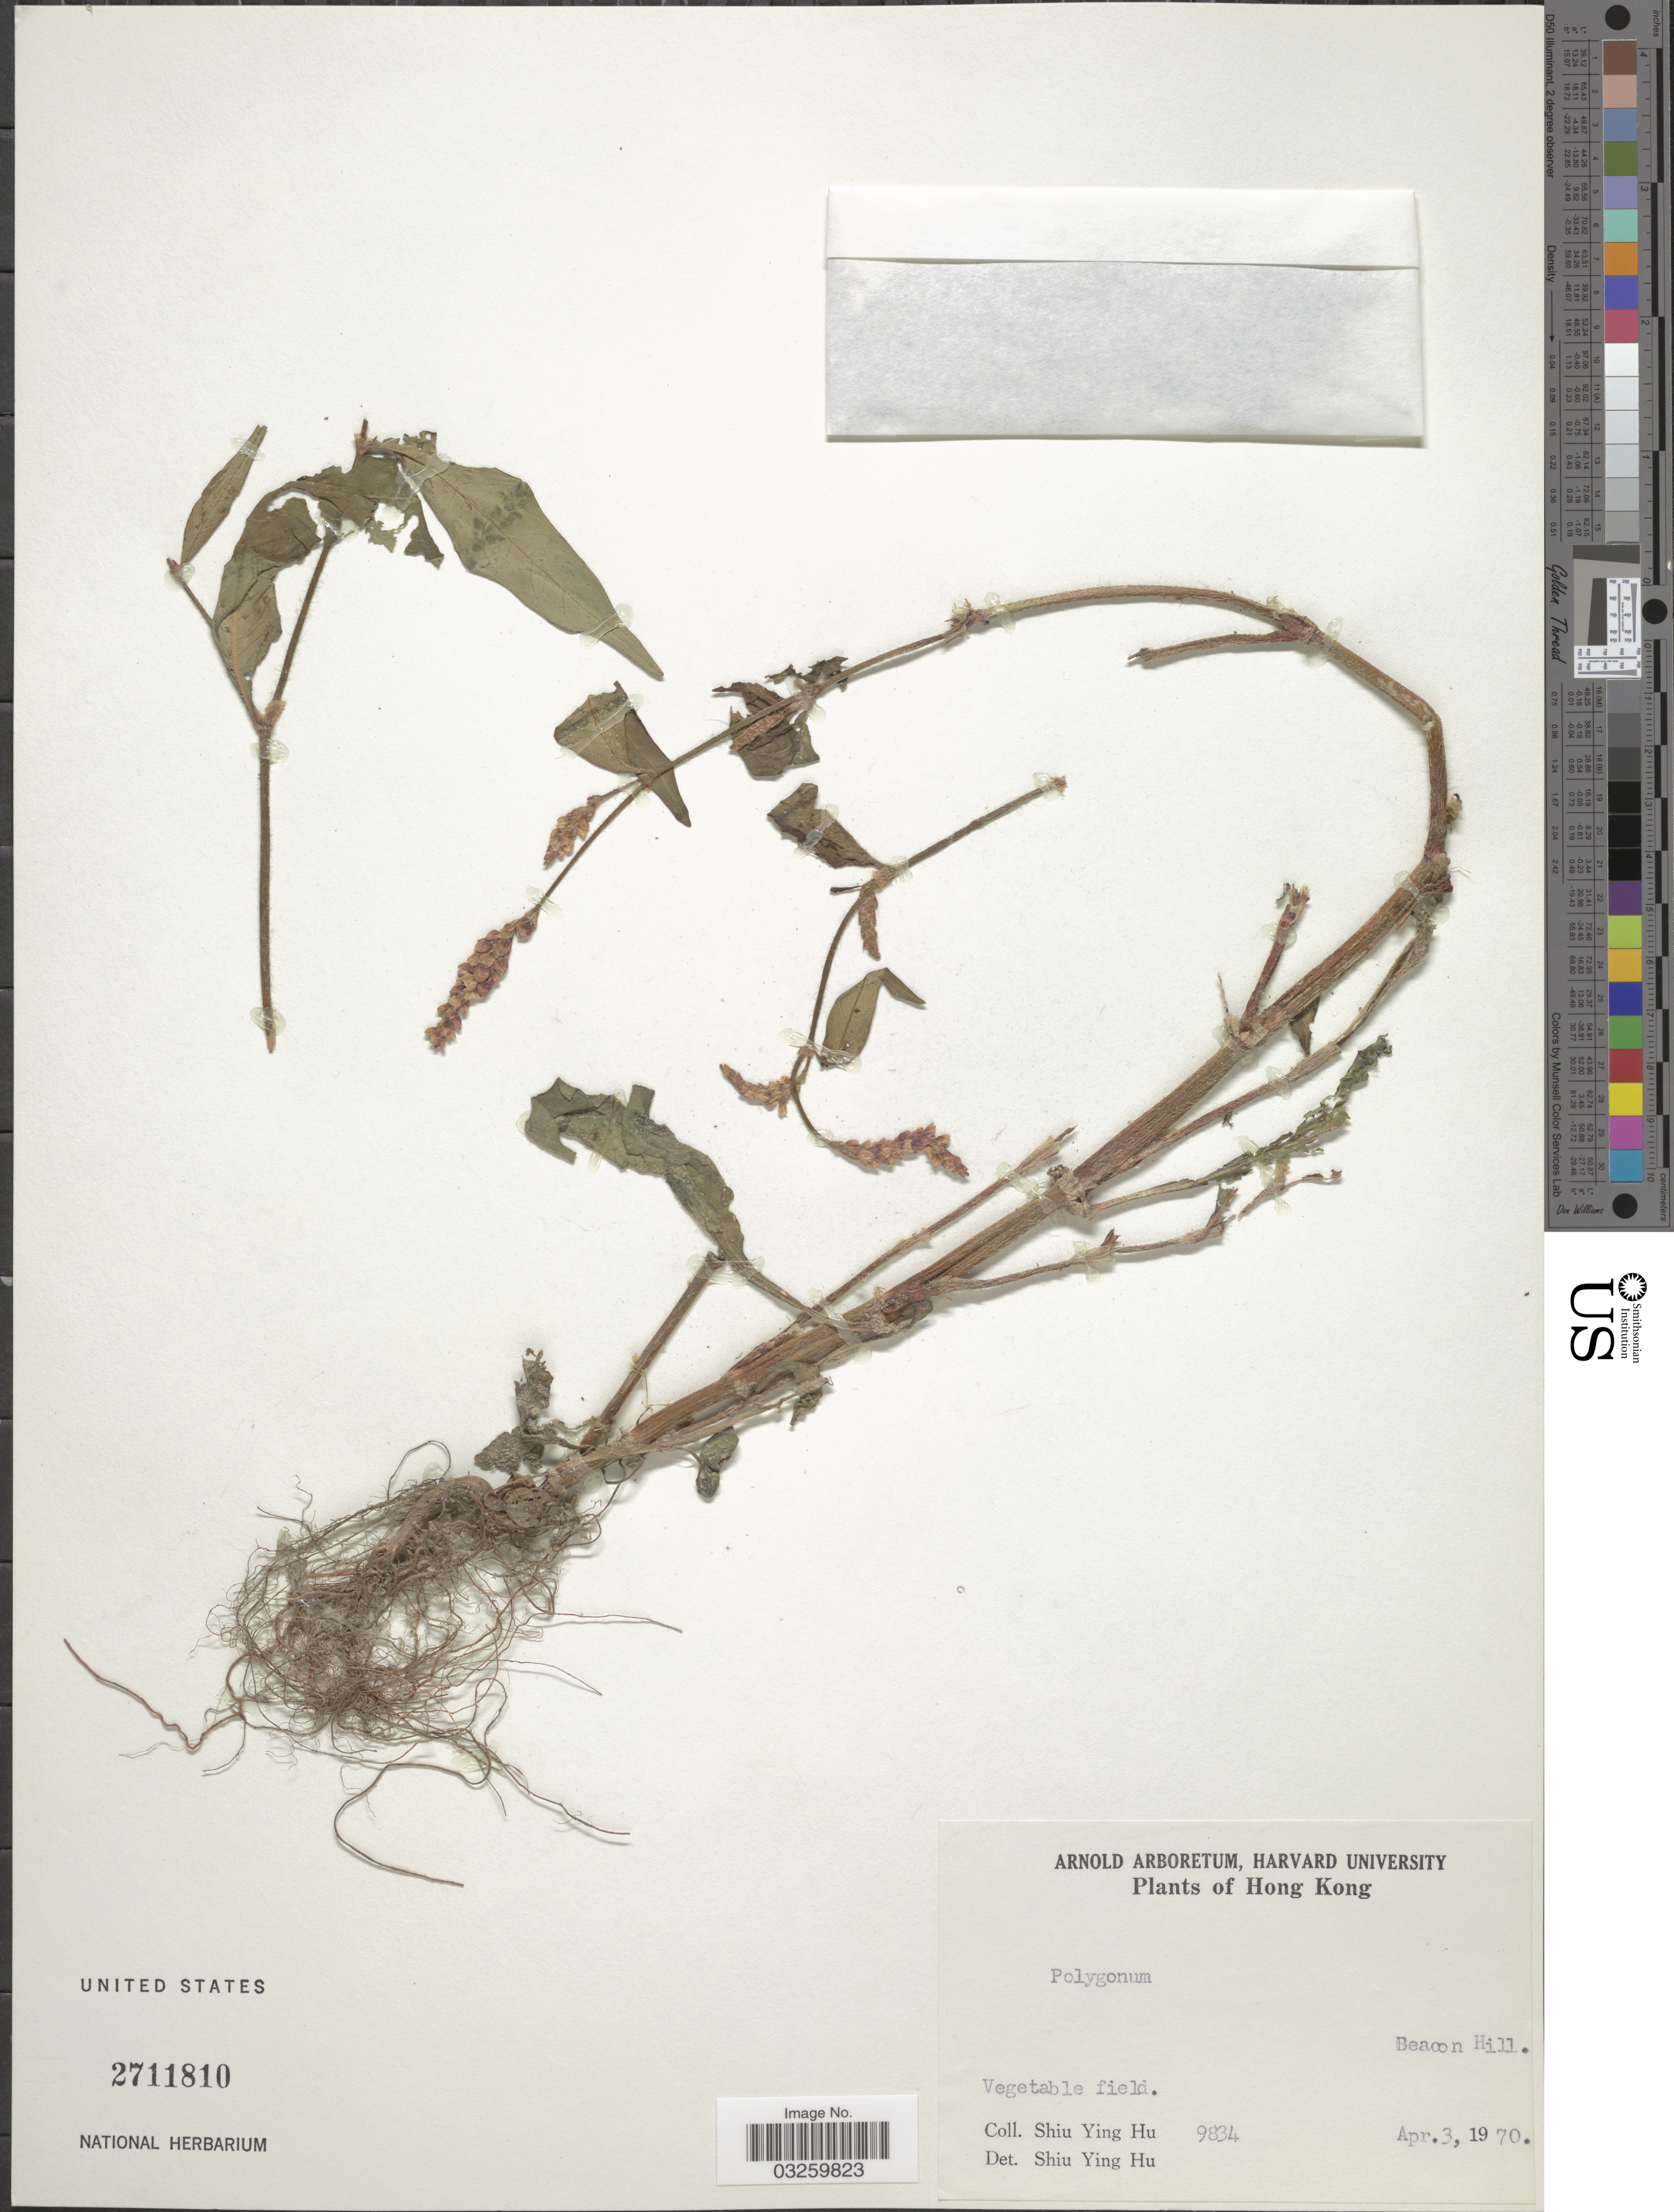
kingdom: Plantae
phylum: Tracheophyta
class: Magnoliopsida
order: Caryophyllales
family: Polygonaceae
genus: Polygonum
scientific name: Polygonum sp.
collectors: S. Y. Hu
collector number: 9834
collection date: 1970-04-03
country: China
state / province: Hong Kong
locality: Beacon Hill.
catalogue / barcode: US 2711810